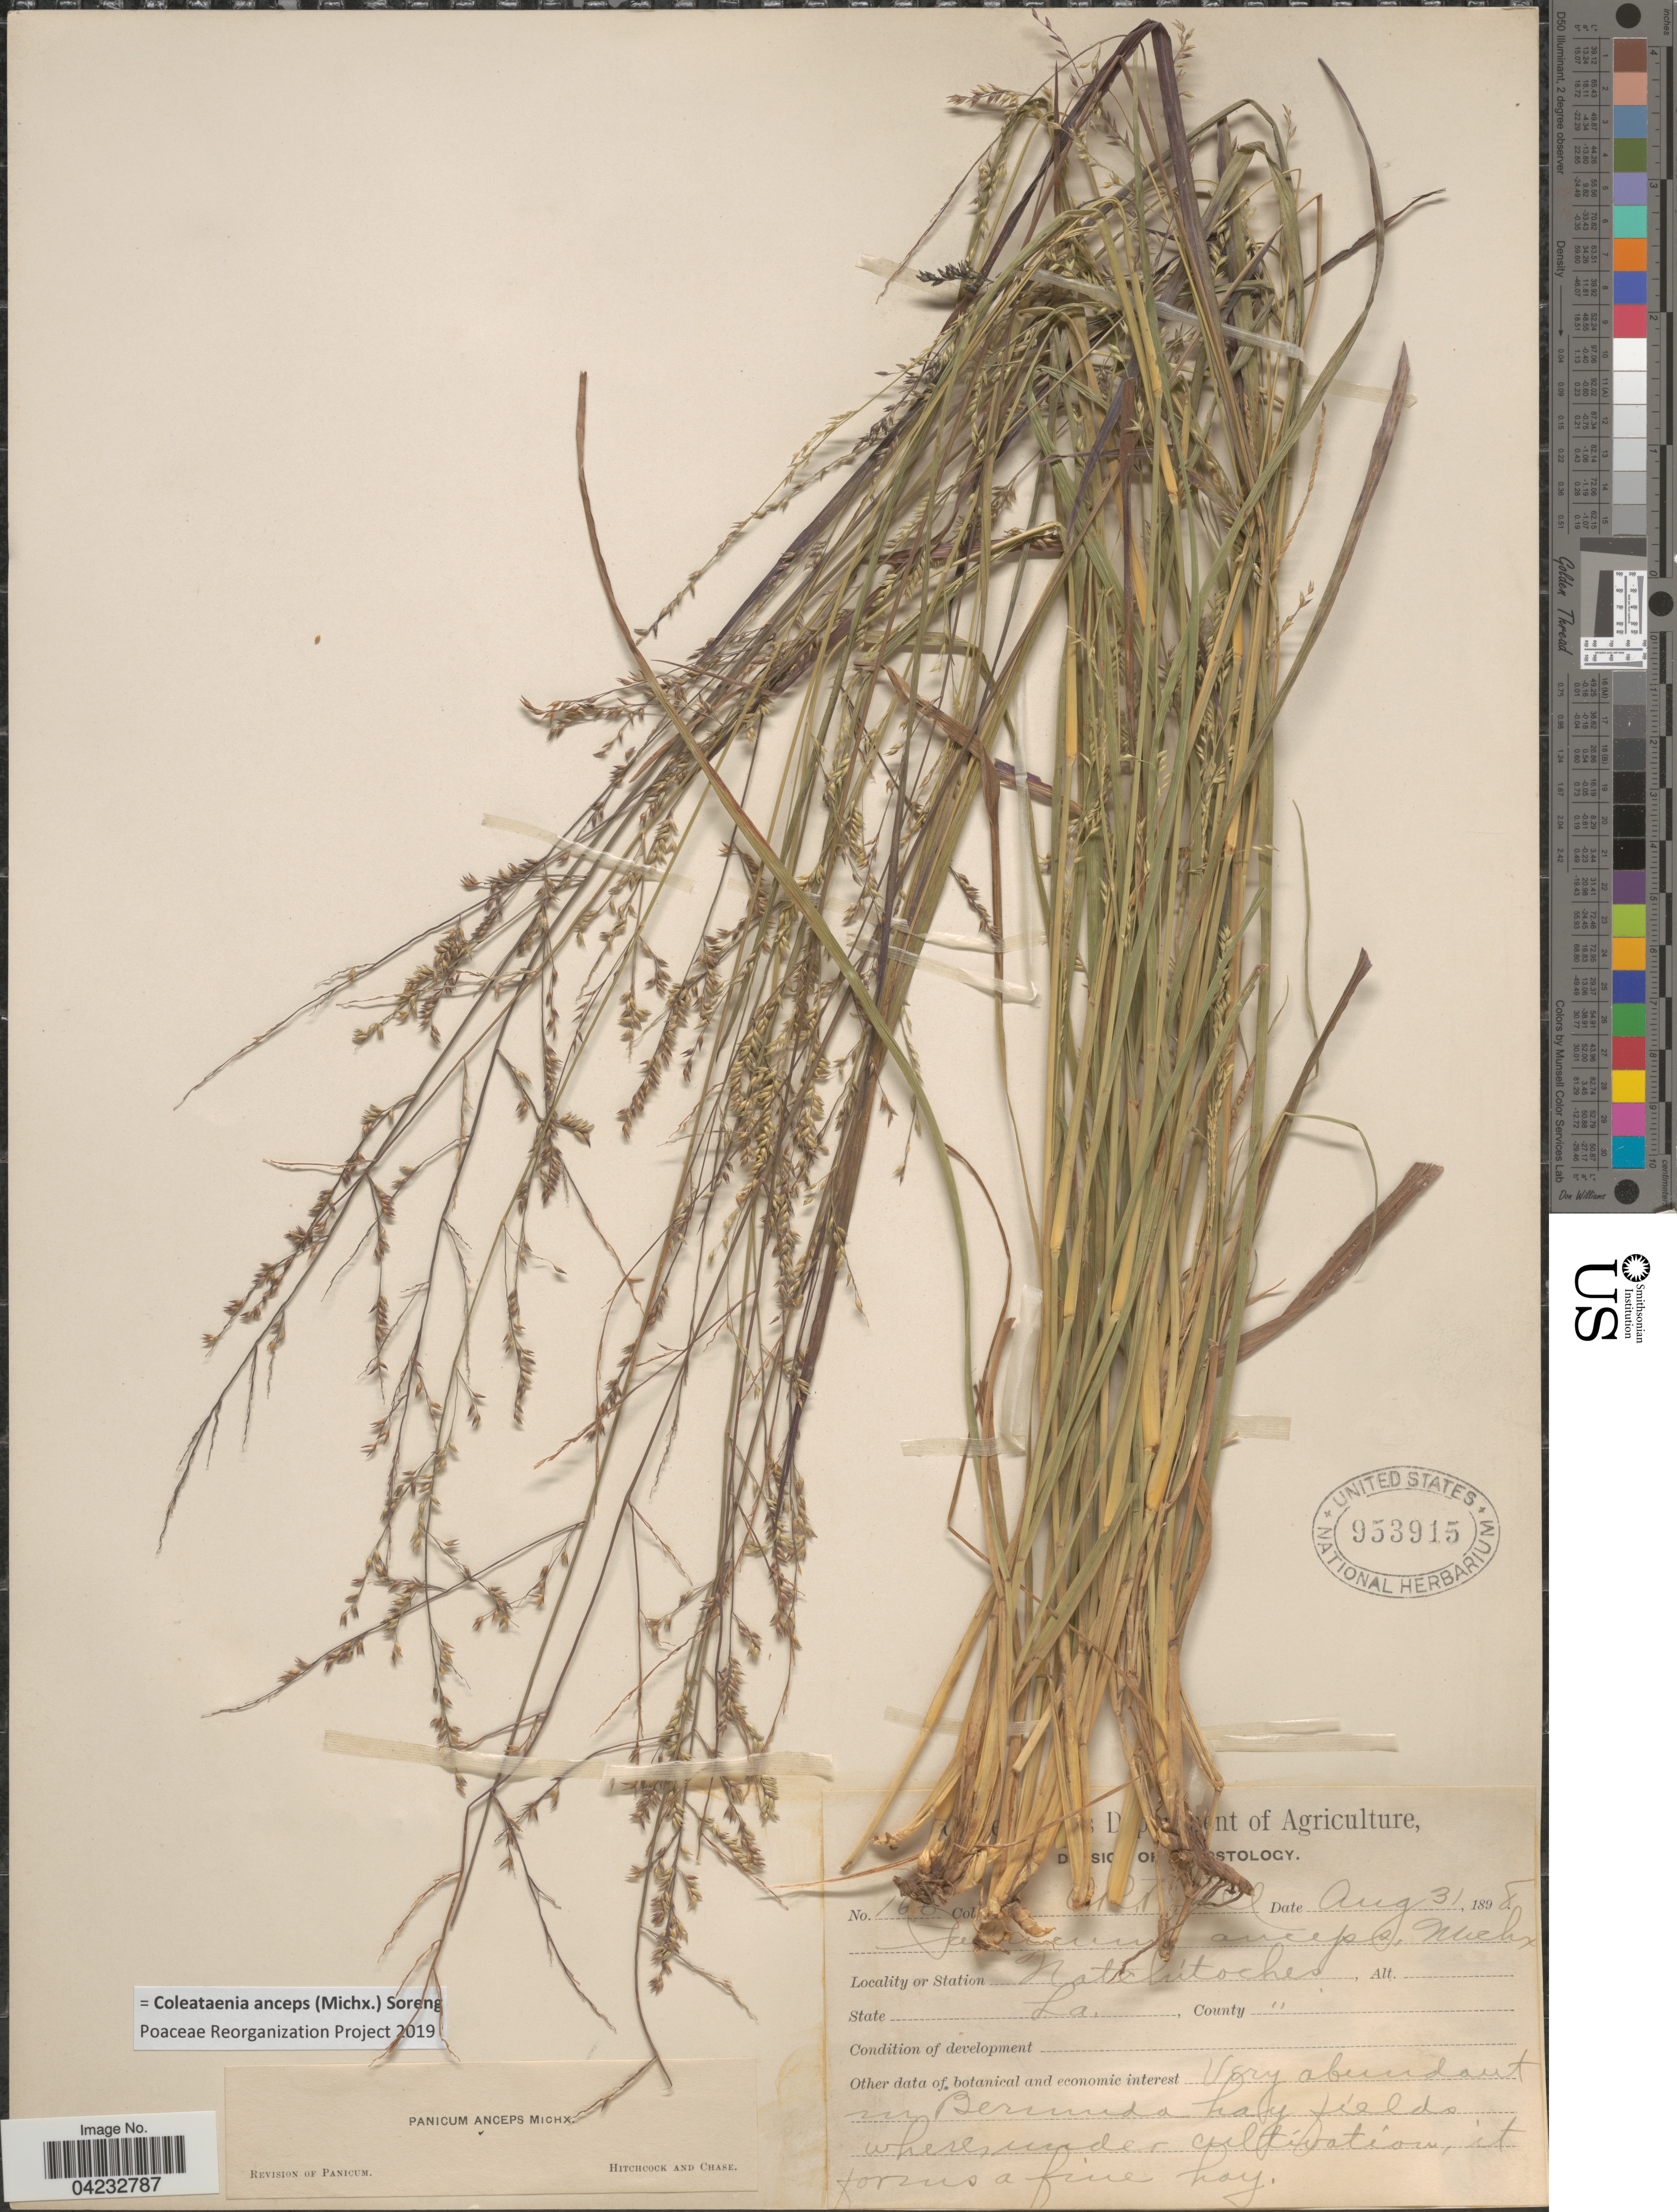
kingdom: Plantae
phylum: Tracheophyta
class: Liliopsida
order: Poales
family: Poaceae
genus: Coleataenia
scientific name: Coleataenia anceps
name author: (Michx.) Soreng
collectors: C. R. Ball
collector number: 166*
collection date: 1898-08-31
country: United States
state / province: Louisiana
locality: Natchitoches.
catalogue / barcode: US 953915